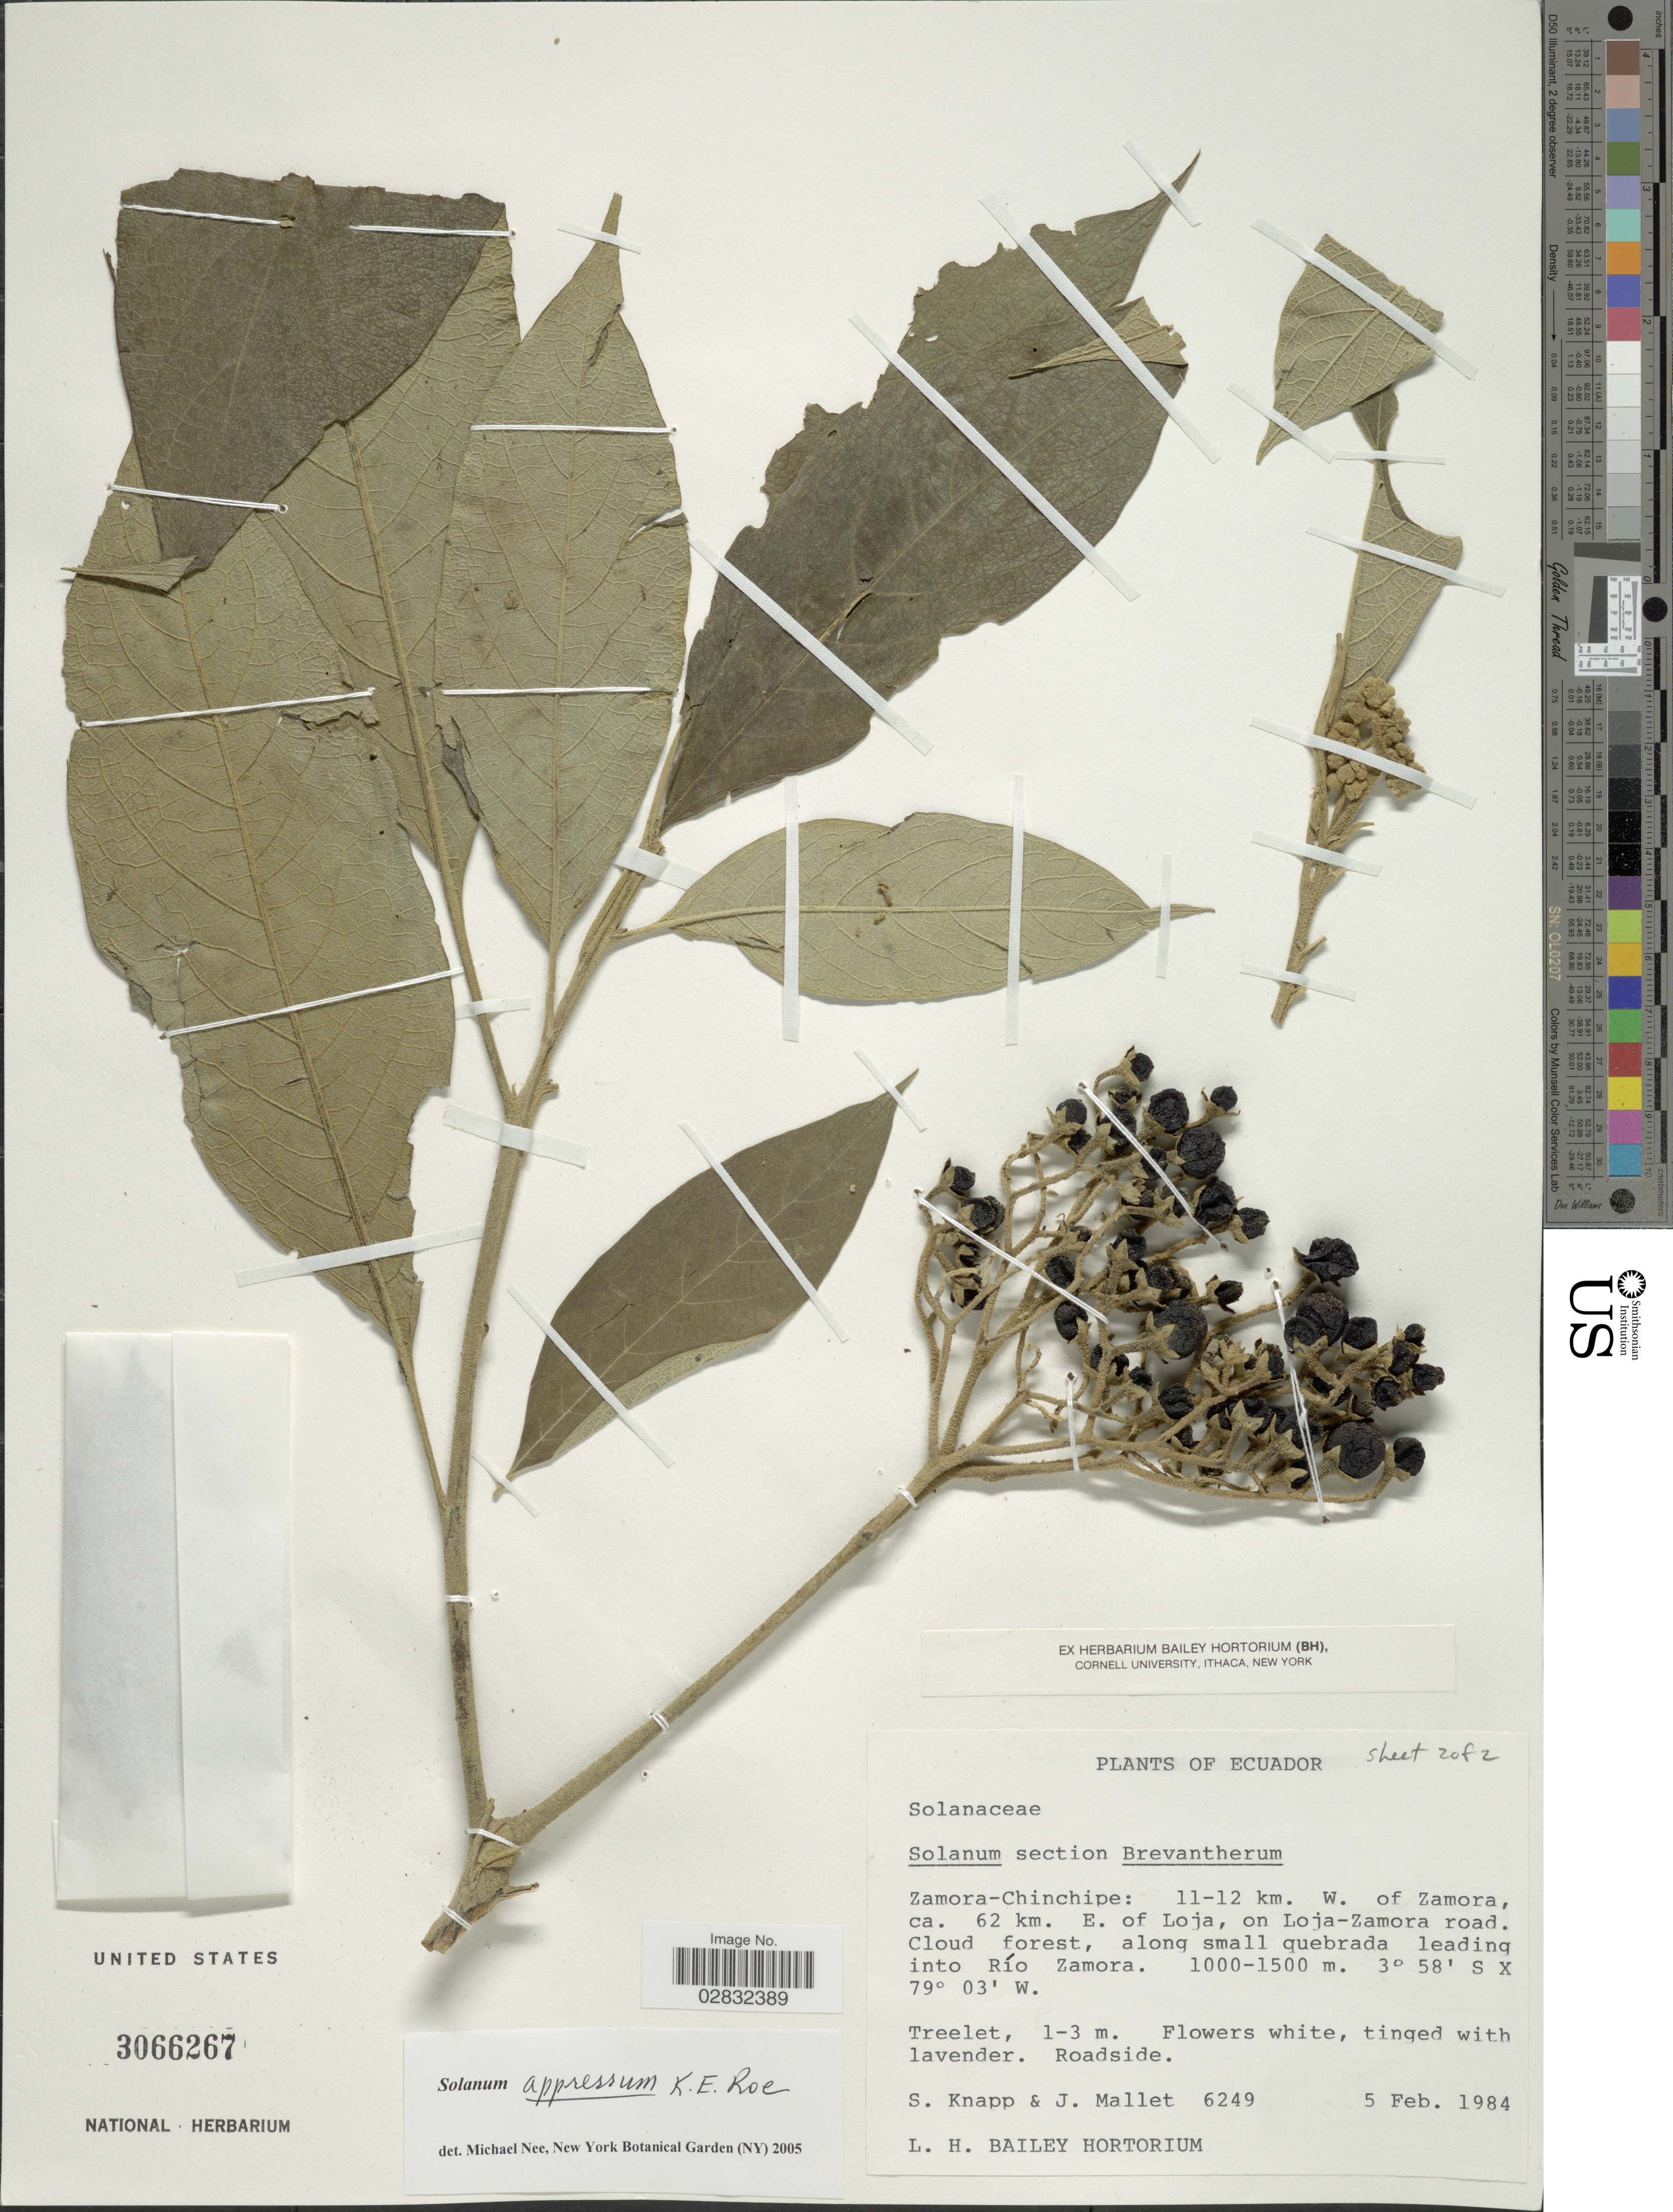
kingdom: Plantae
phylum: Tracheophyta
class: Magnoliopsida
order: Solanales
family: Solanaceae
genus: Solanum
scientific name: Solanum appressum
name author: K.E. Roe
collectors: S. Knapp & J. Mallet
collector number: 6249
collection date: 1984-02-05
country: Ecuador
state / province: Zamora-Chinchipe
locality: Zamora-Chinchipe: 11-12 km. W. of Zamora, ca. 62 km. E. of Loja, on Loja-Zamora road, Cloud forest, along small quebrada leading into Río Zamora.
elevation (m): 1000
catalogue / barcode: US 3066267